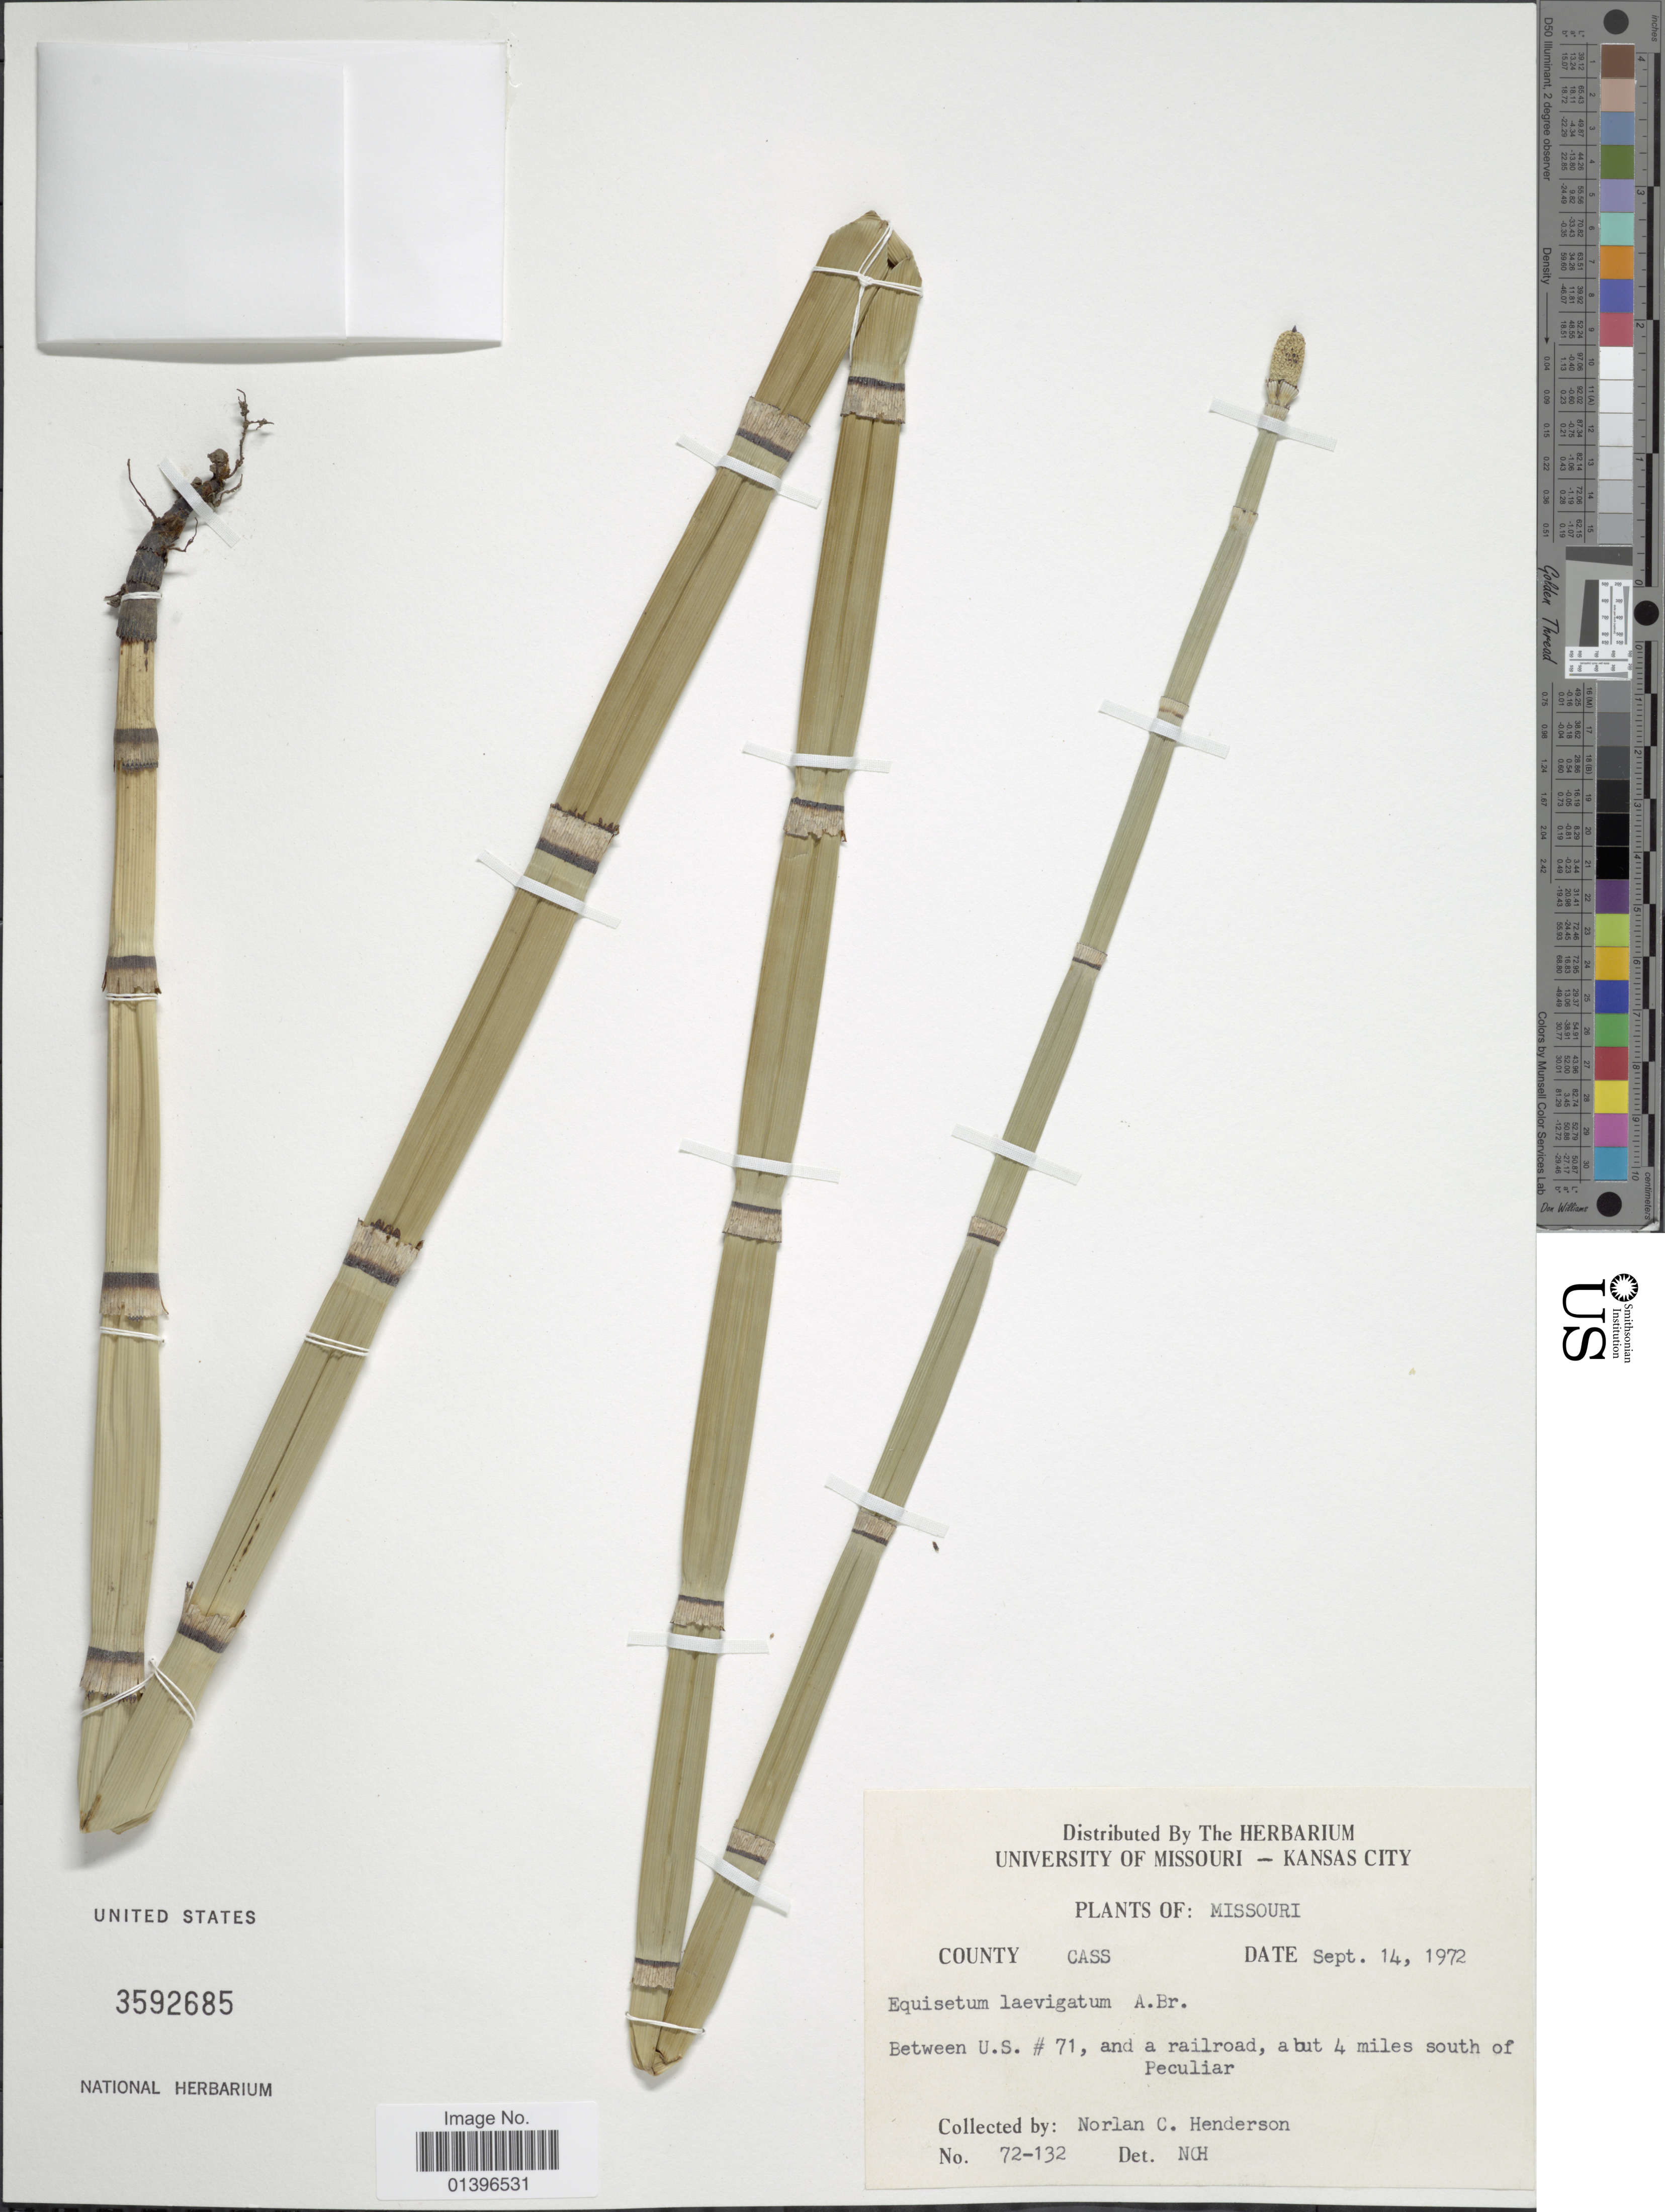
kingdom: Plantae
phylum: Tracheophyta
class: Polypodiopsida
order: Equisetales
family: Equisetaceae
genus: Equisetum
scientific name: Equisetum laevigatum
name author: A. Braun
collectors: N. C. Henderson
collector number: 72-132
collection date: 1972-09-14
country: United States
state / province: Missouri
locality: County Cass. Between U.S. # 71, and a railroad, a but 4 miles south of Peculiar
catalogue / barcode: US 3592685